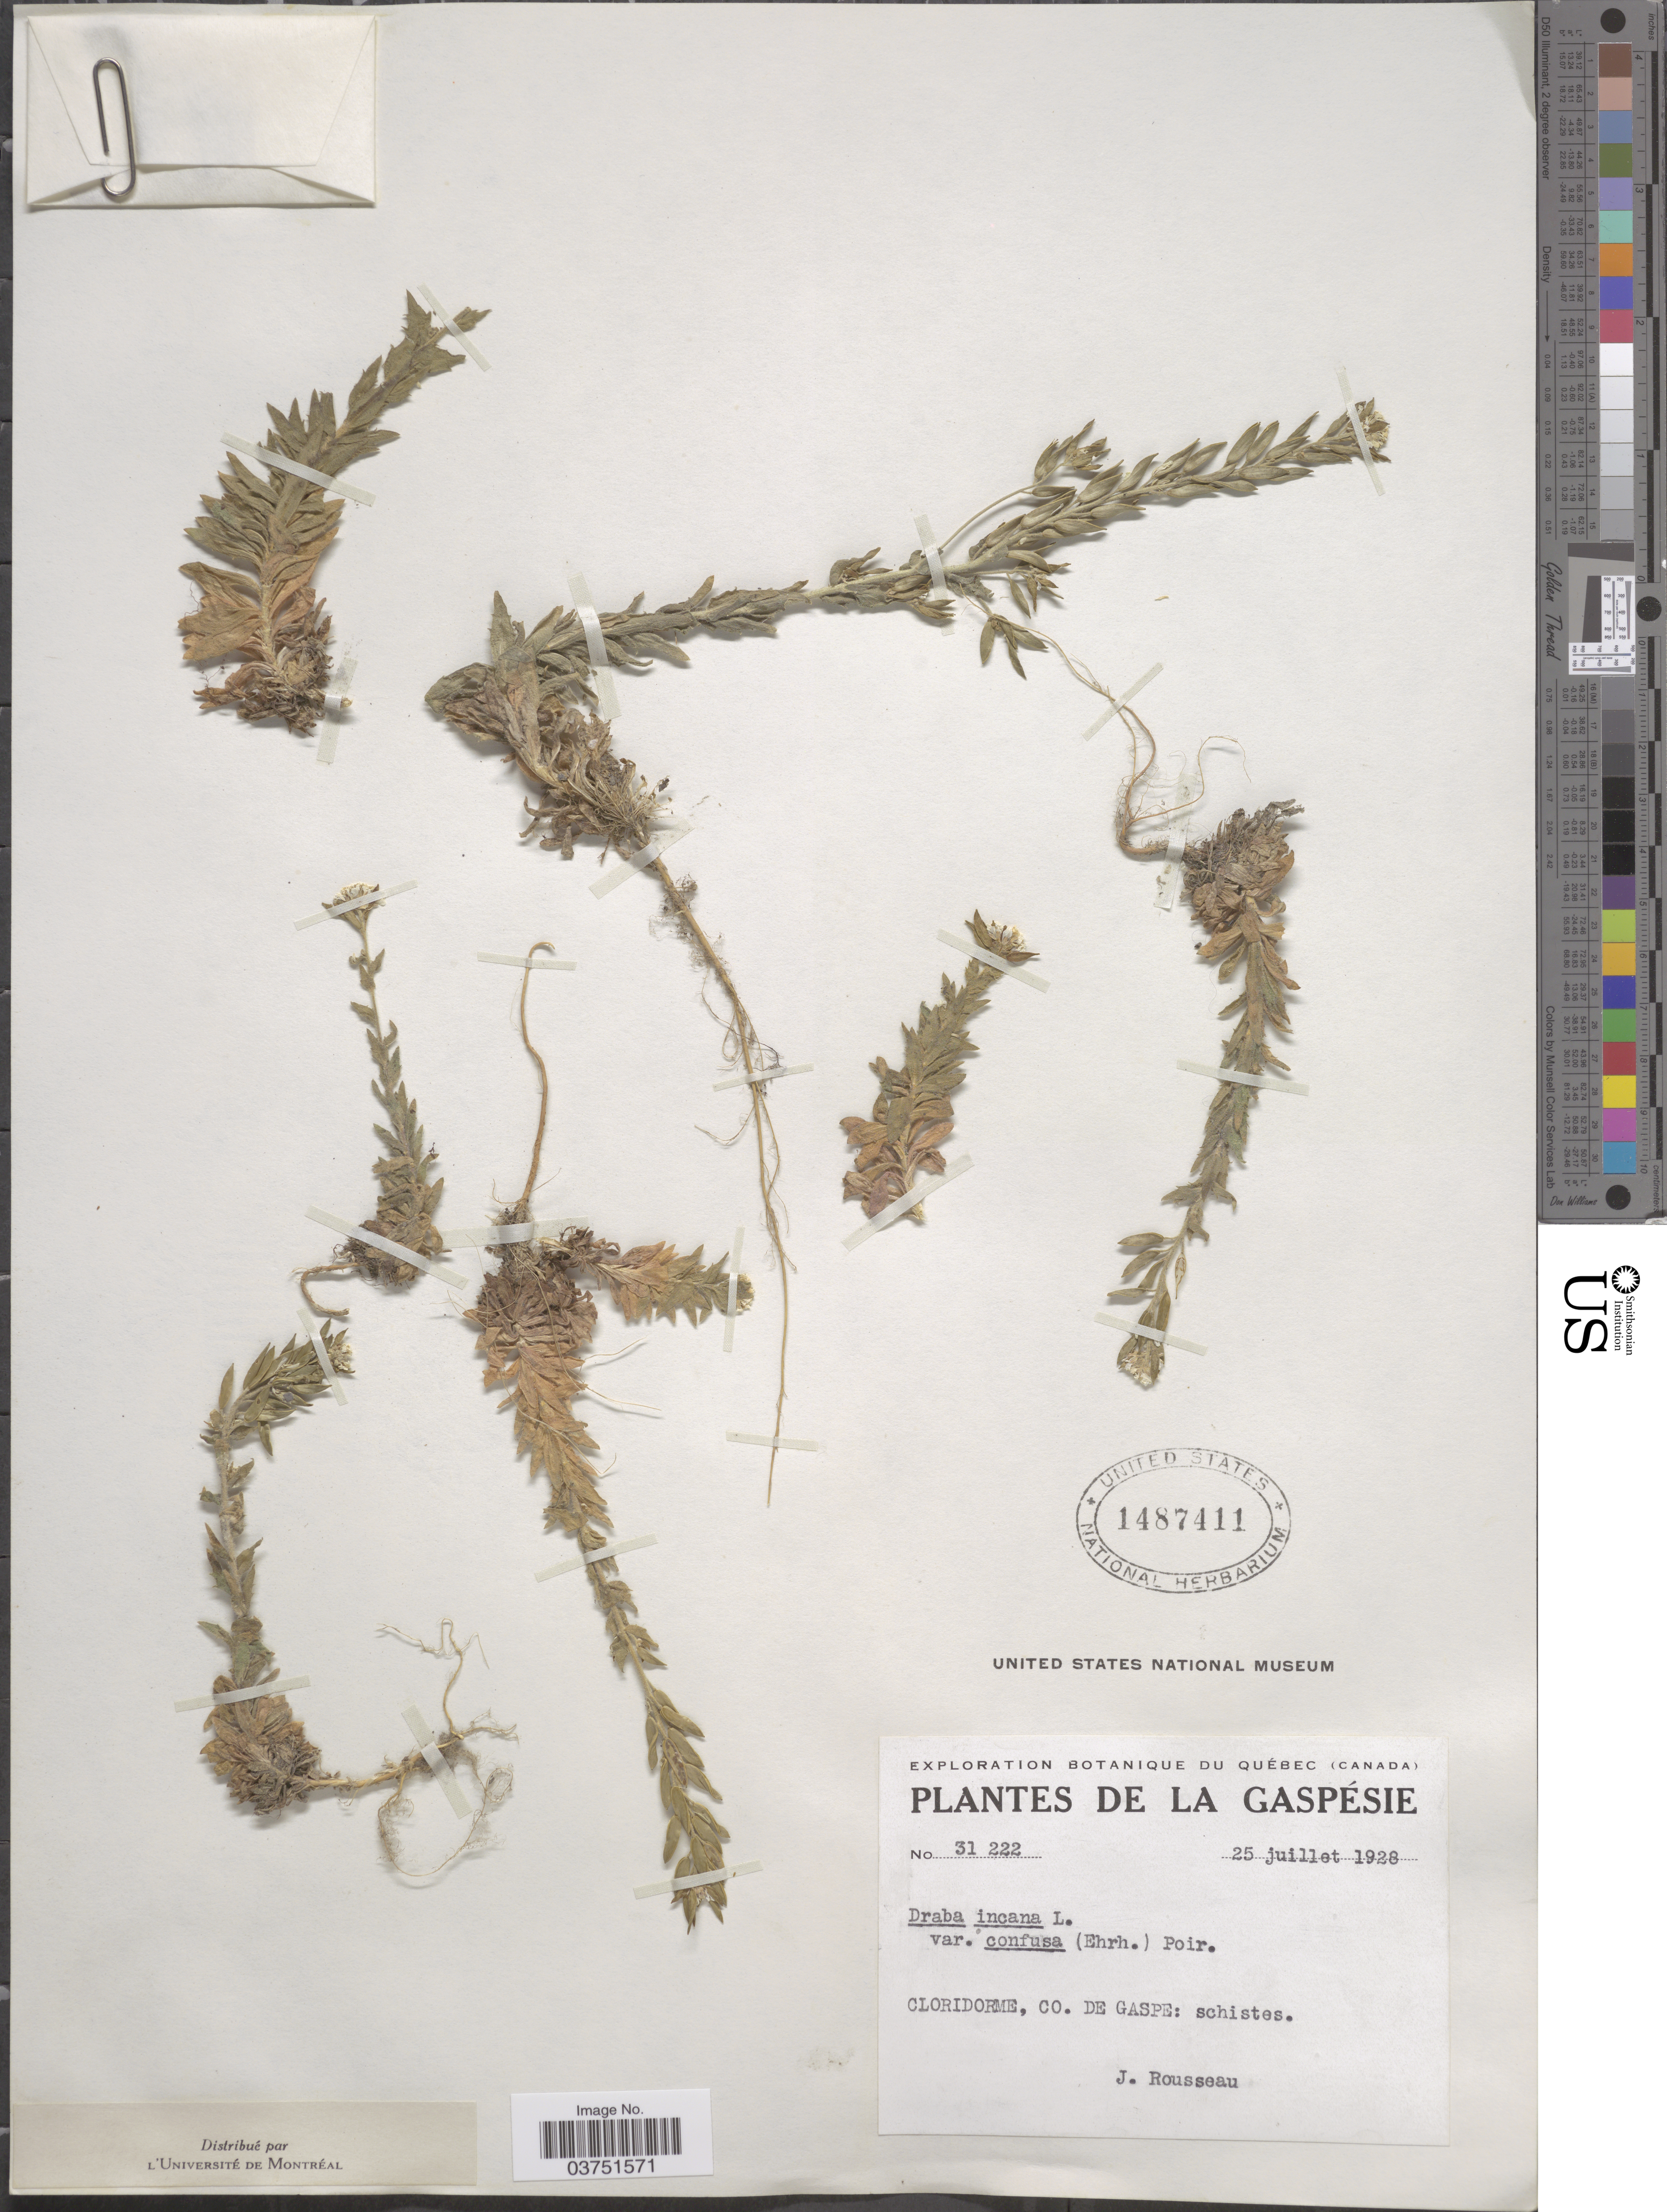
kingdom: Plantae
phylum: Tracheophyta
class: Magnoliopsida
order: Brassicales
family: Brassicaceae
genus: Draba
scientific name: Draba incana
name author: L.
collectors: J. Rousseau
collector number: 31222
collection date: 1928-07-25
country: Canada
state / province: Quebec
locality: La Gaspésie. Cloridorme, Co. De Gaspe: schistes.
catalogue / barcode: US 1487411